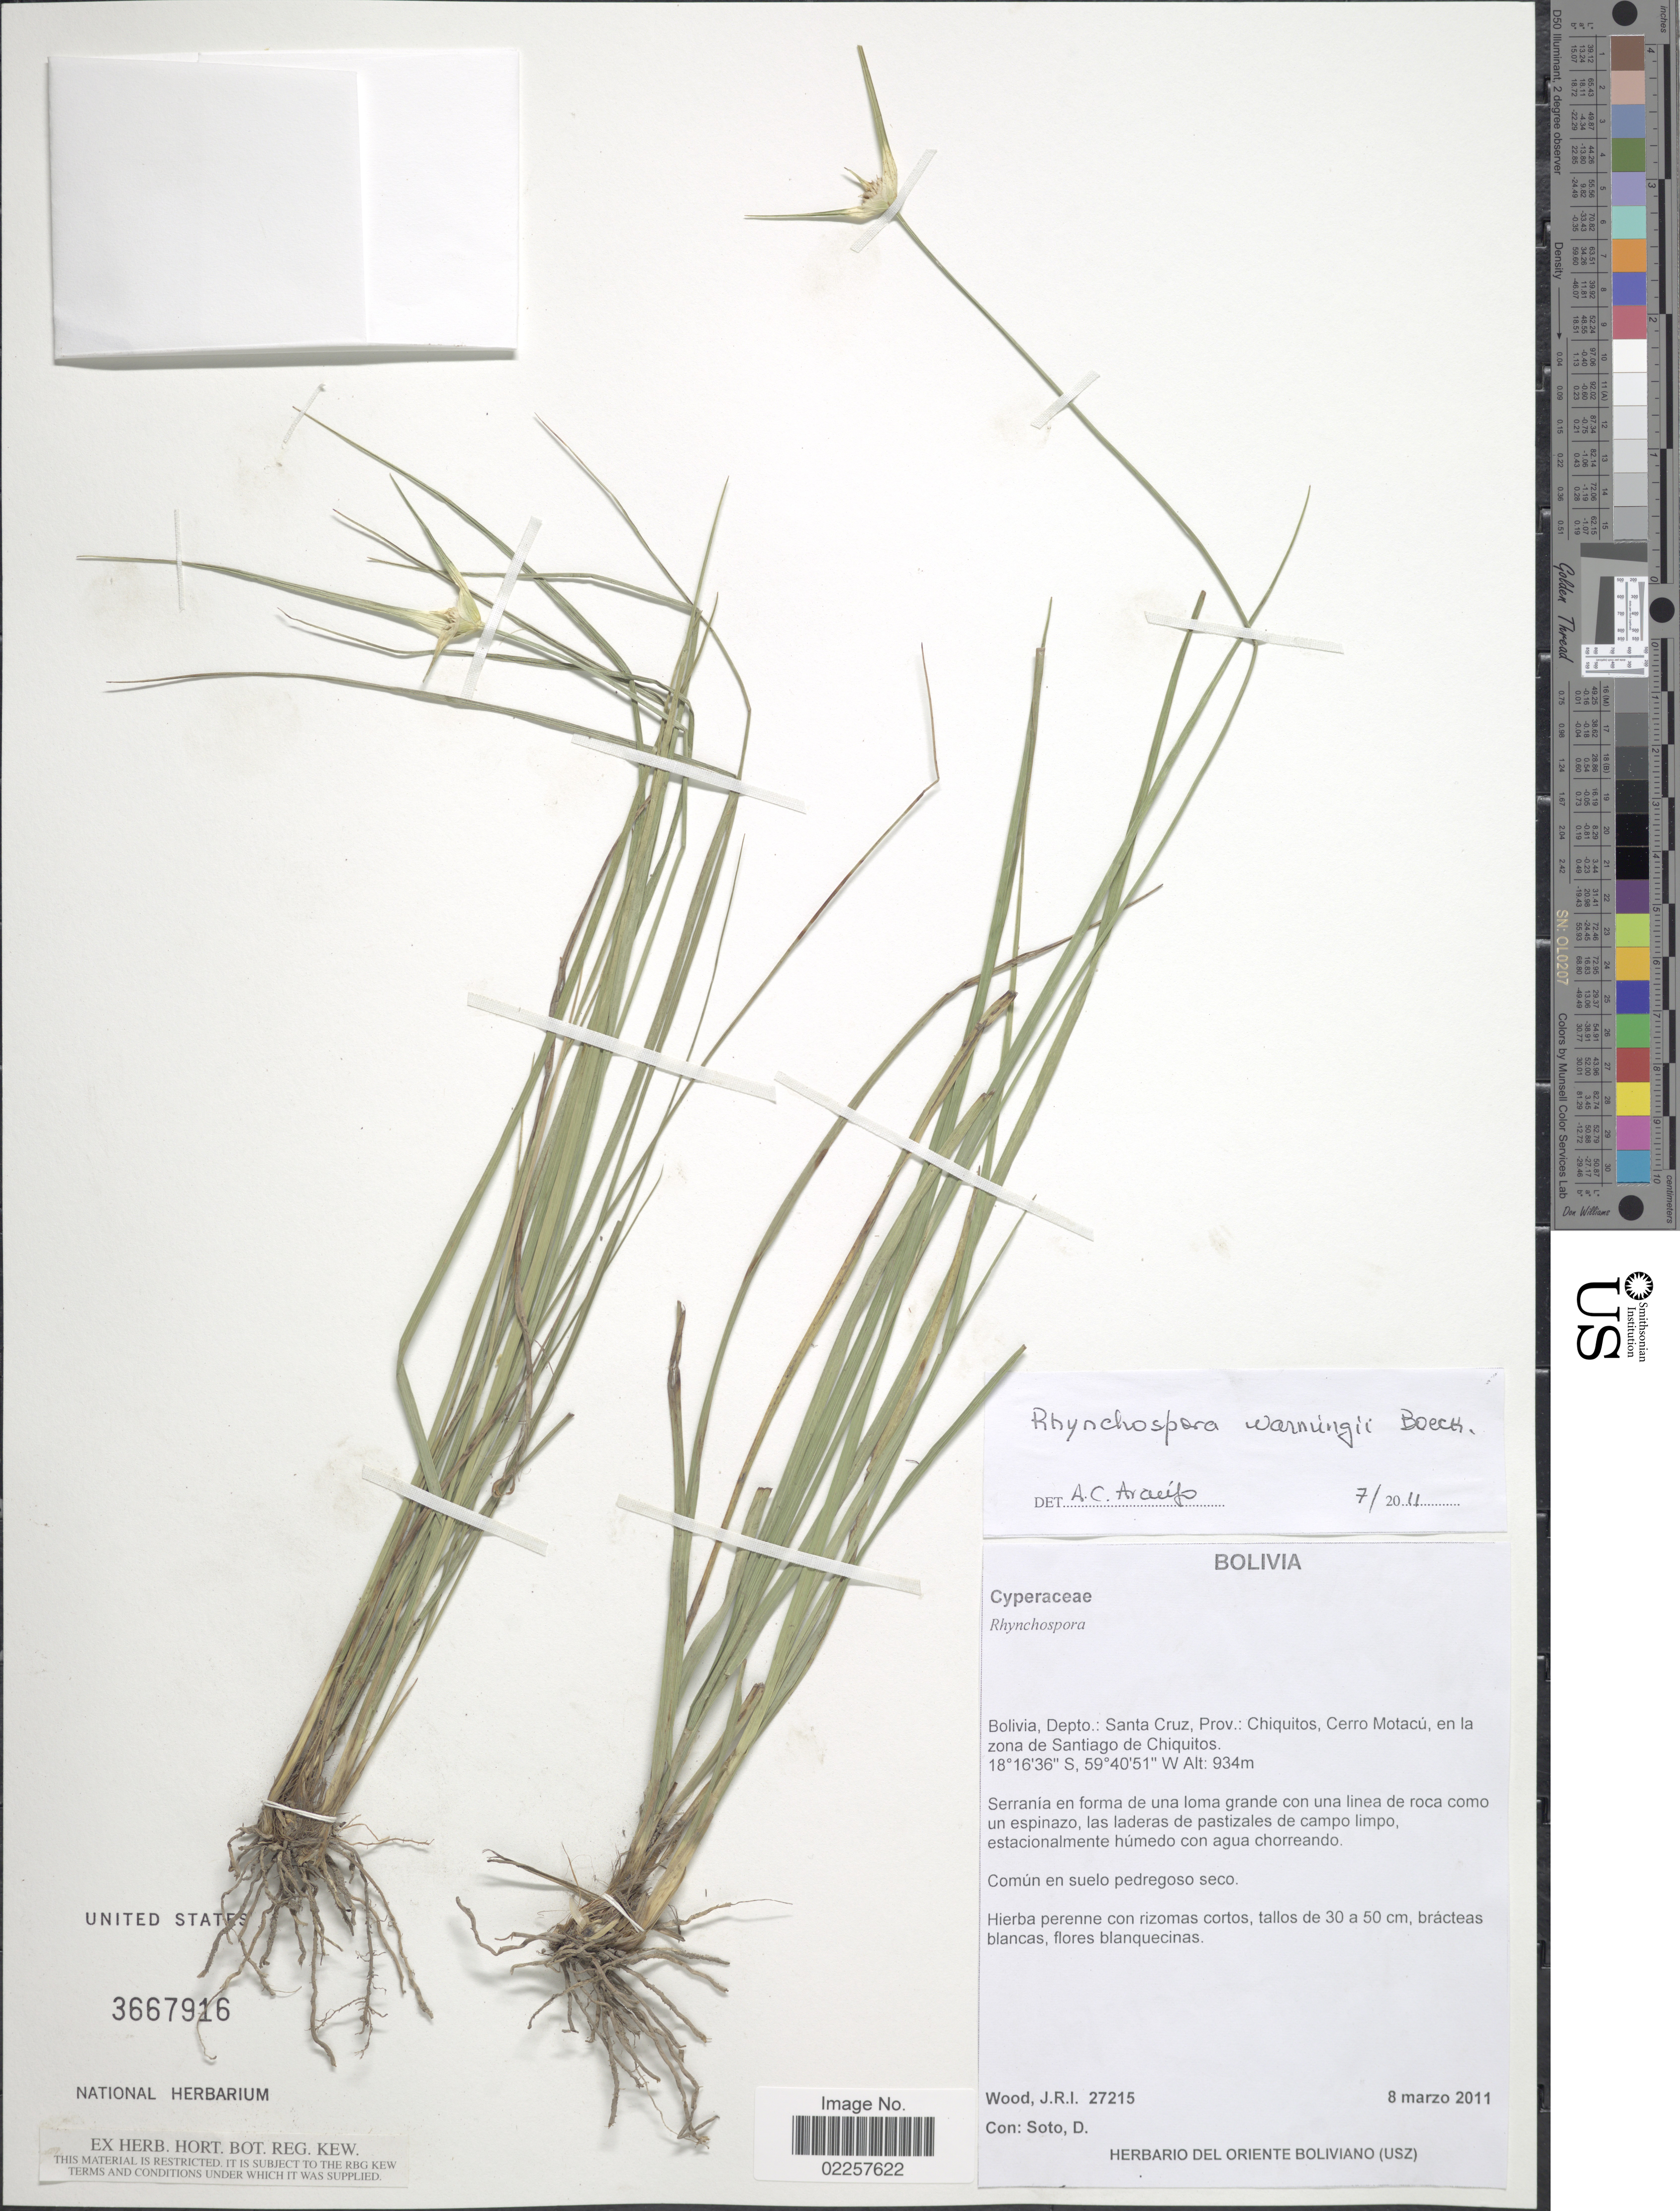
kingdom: Plantae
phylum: Tracheophyta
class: Liliopsida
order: Poales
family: Cyperaceae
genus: Rhynchospora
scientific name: Rhynchospora warmingii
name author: Boeckeler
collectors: J. R. I. Wood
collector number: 27215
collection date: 2011-03-08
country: Bolivia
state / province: Santa Cruz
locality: Prov. Chiquitos, Cerro Motacu, en la zona de Santiago de Chiquitos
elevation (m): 934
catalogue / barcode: US 3667916